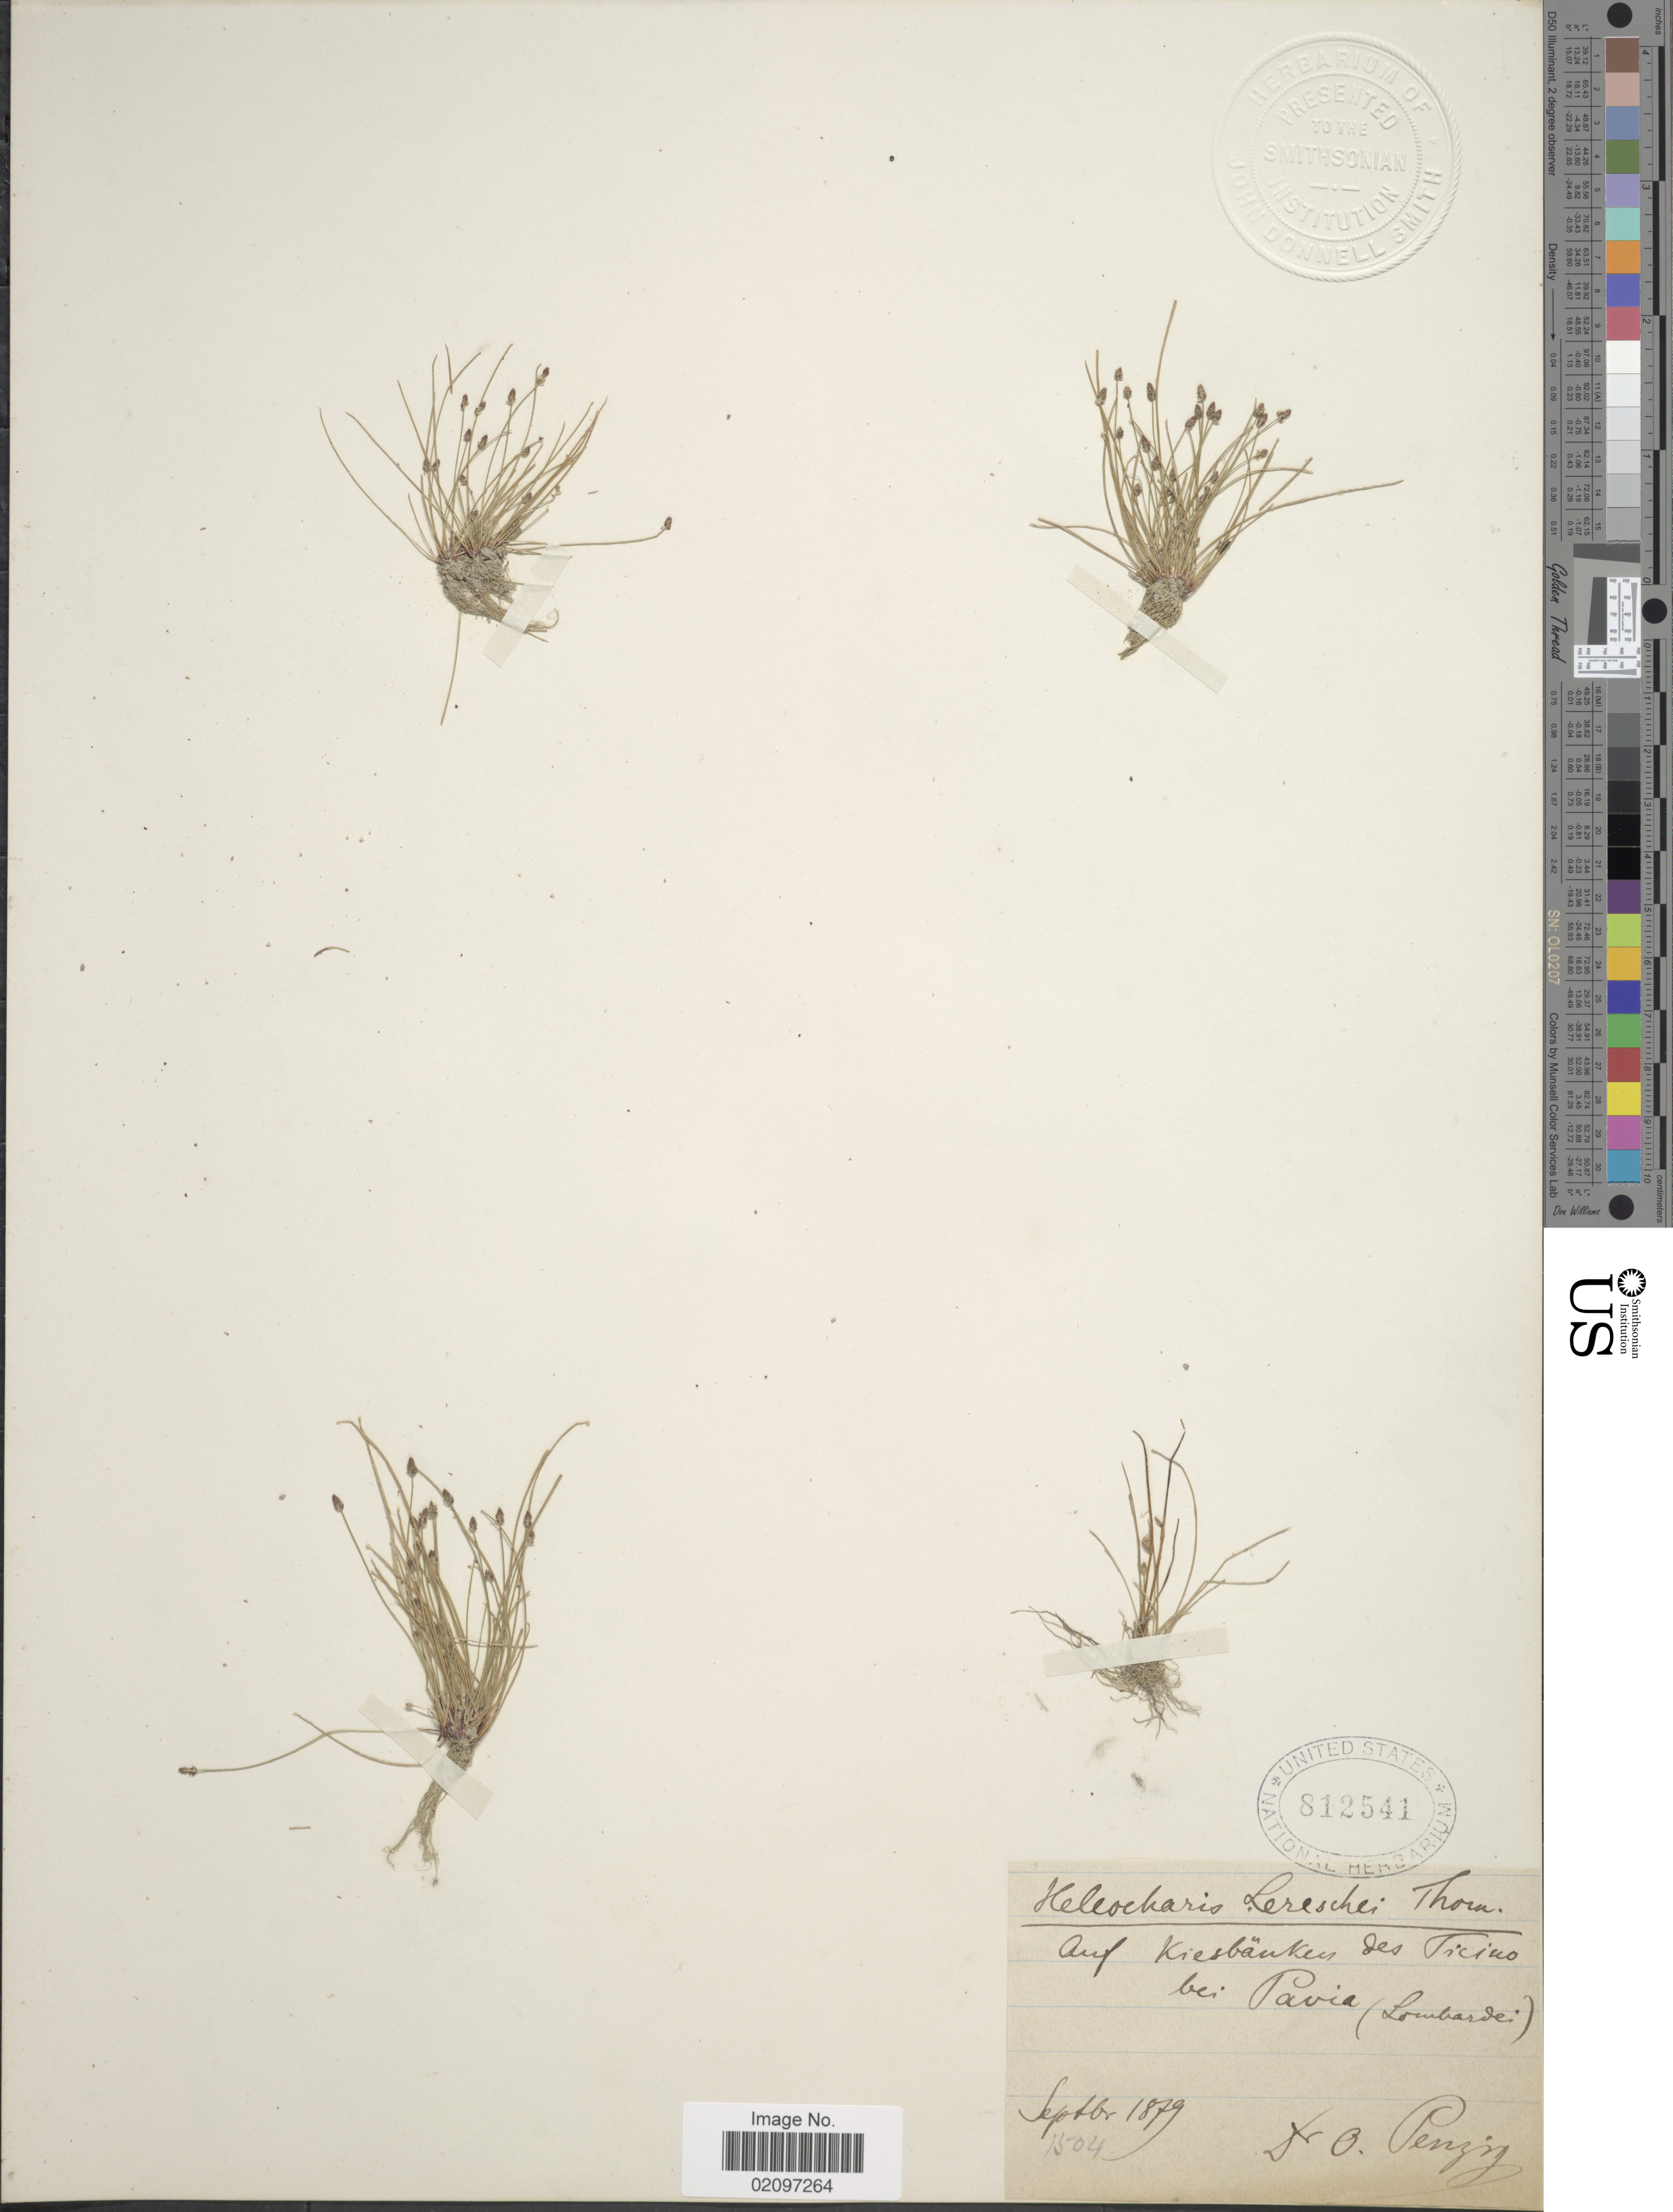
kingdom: Plantae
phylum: Tracheophyta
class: Liliopsida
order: Poales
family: Cyperaceae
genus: Eleocharis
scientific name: Eleocharis atropurpurea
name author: (Retz.) J. Presl & C. Presl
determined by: Strong, Mark T., (BOT), Smithsonian Institution - National Museum of Natural History (UNITED STATES)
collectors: O. Penzig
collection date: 1879-09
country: Italy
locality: Auf Kiesbanken des Ticino bei Pavia (Lombardei)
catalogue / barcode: US 812541